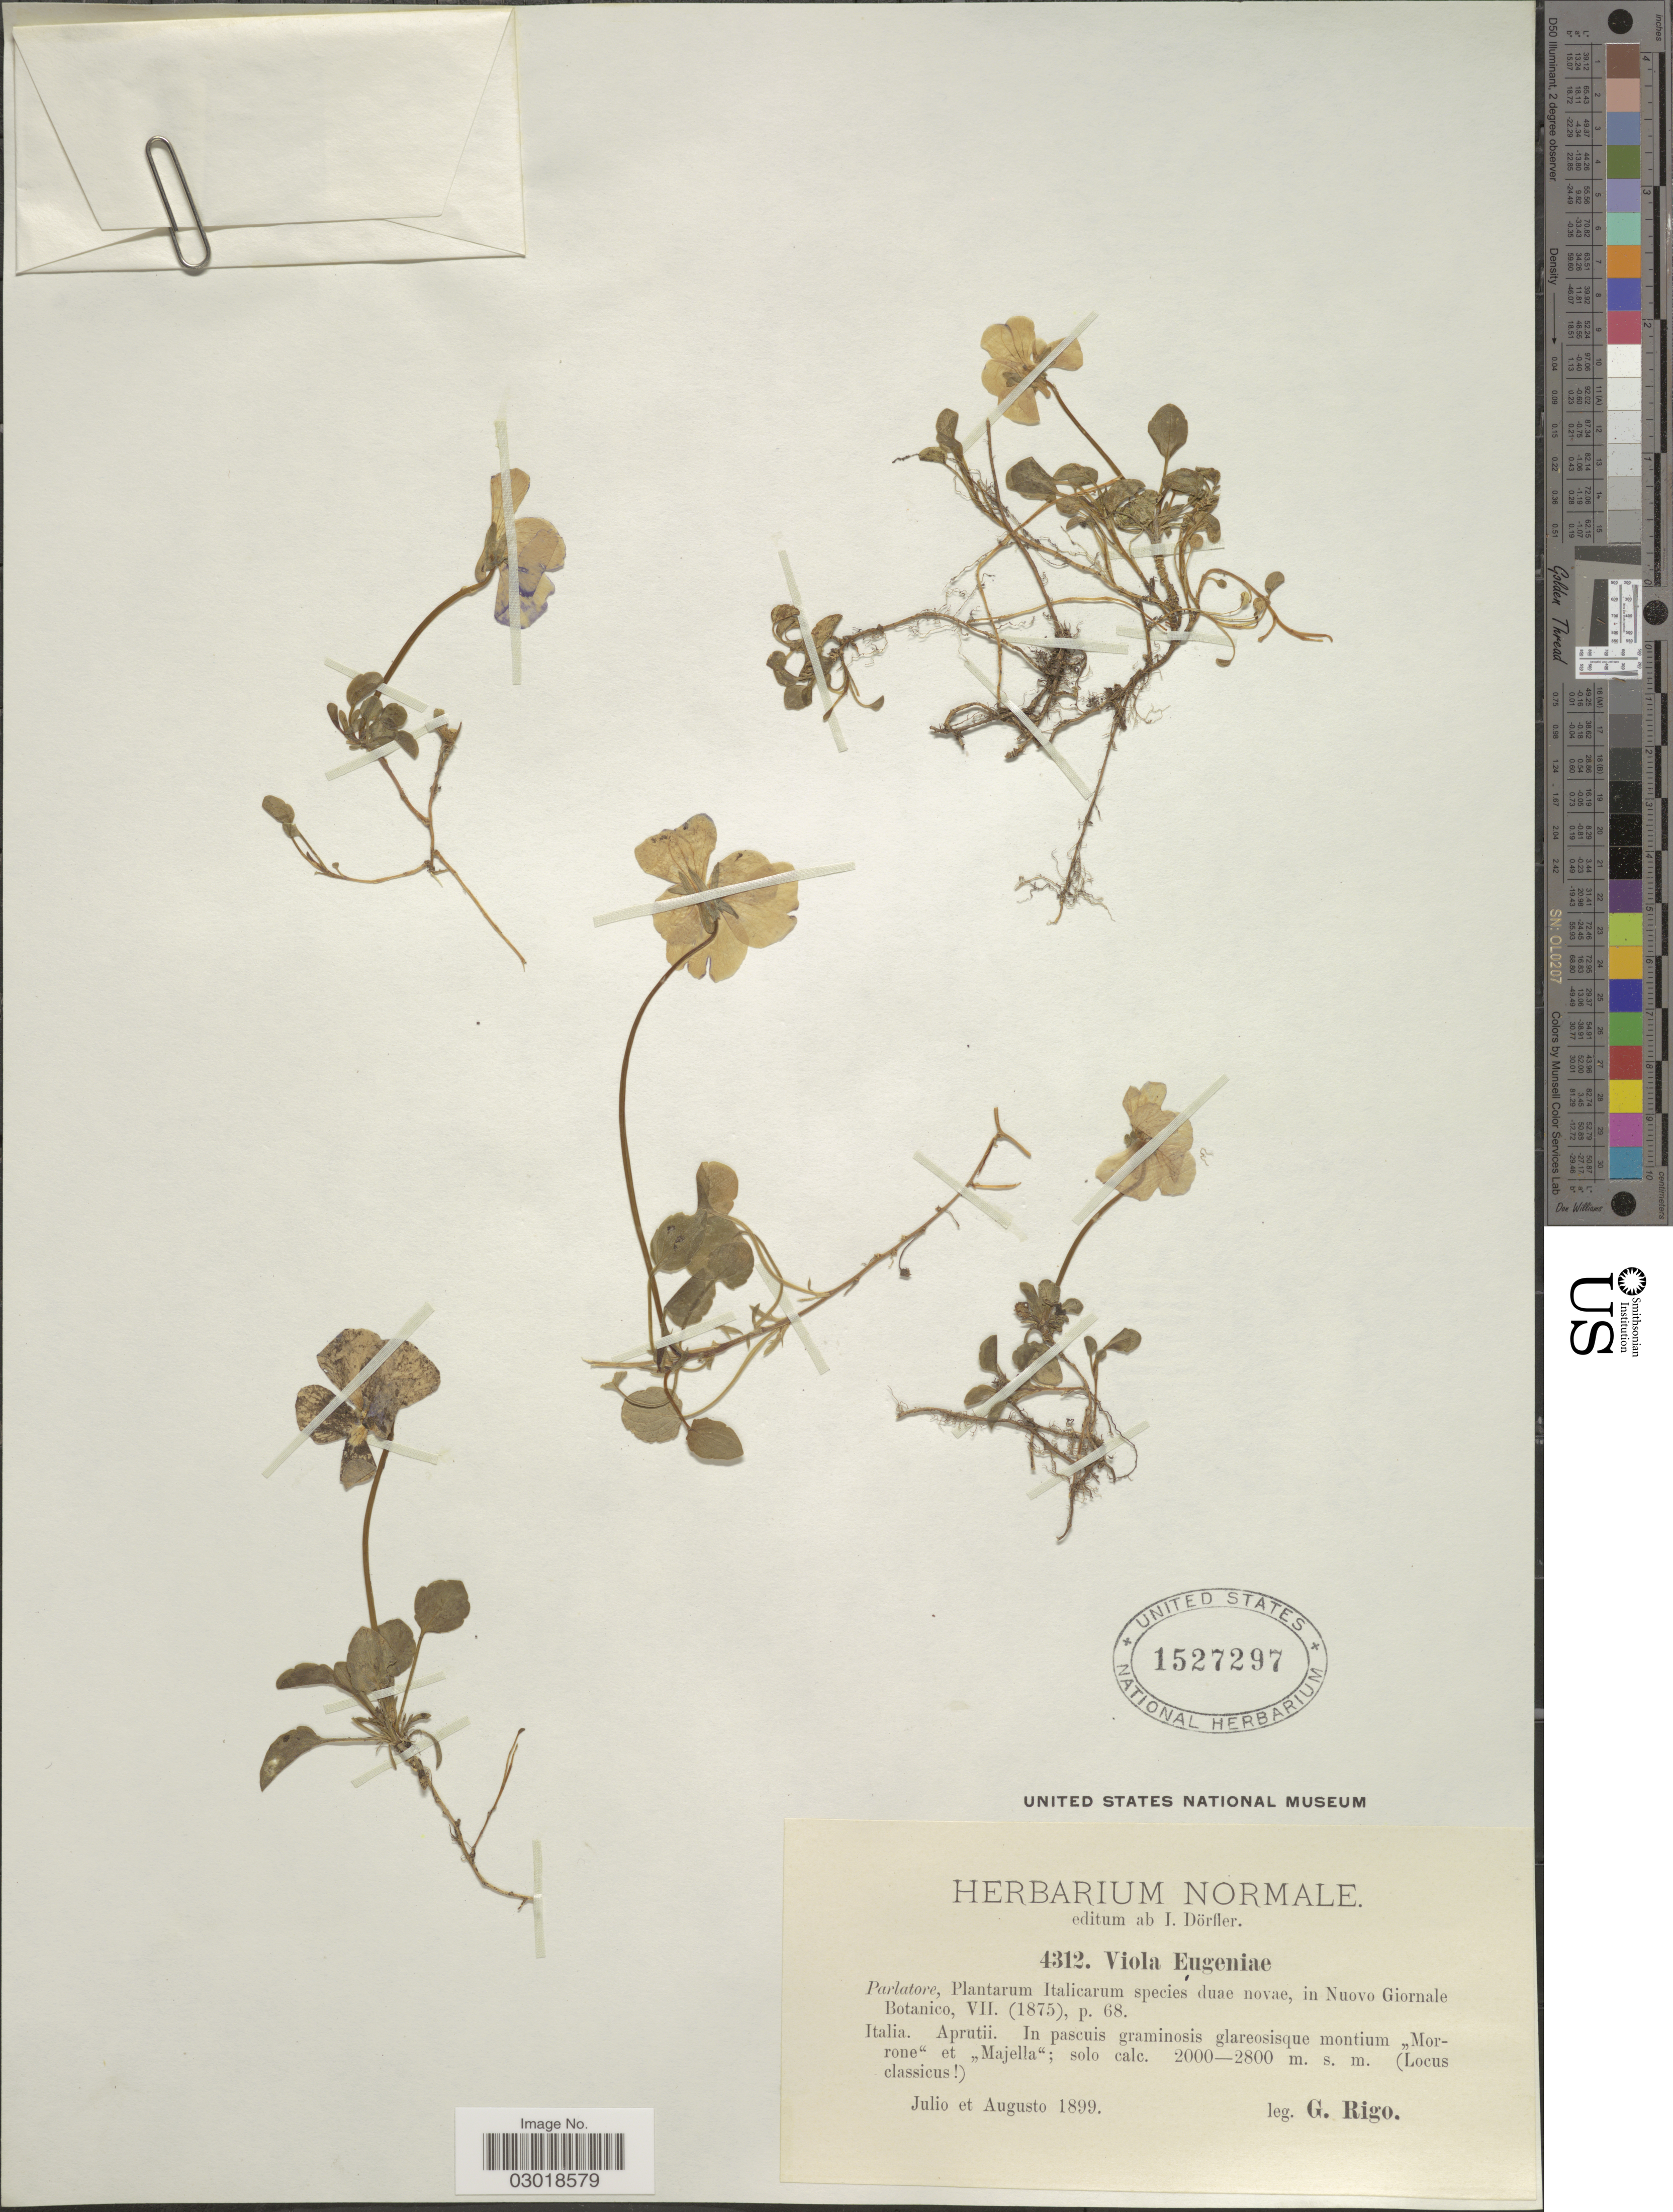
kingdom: Plantae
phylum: Tracheophyta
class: Magnoliopsida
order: Malpighiales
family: Violaceae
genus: Viola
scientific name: Viola eugeniae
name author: Parl.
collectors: G. Rigo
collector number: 4312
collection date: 1899-07/1899-08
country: Italy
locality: Aprutii. In pascuis graminosis glareosisque montium "Morrone" et "Majella".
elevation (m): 2000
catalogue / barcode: US 1527297